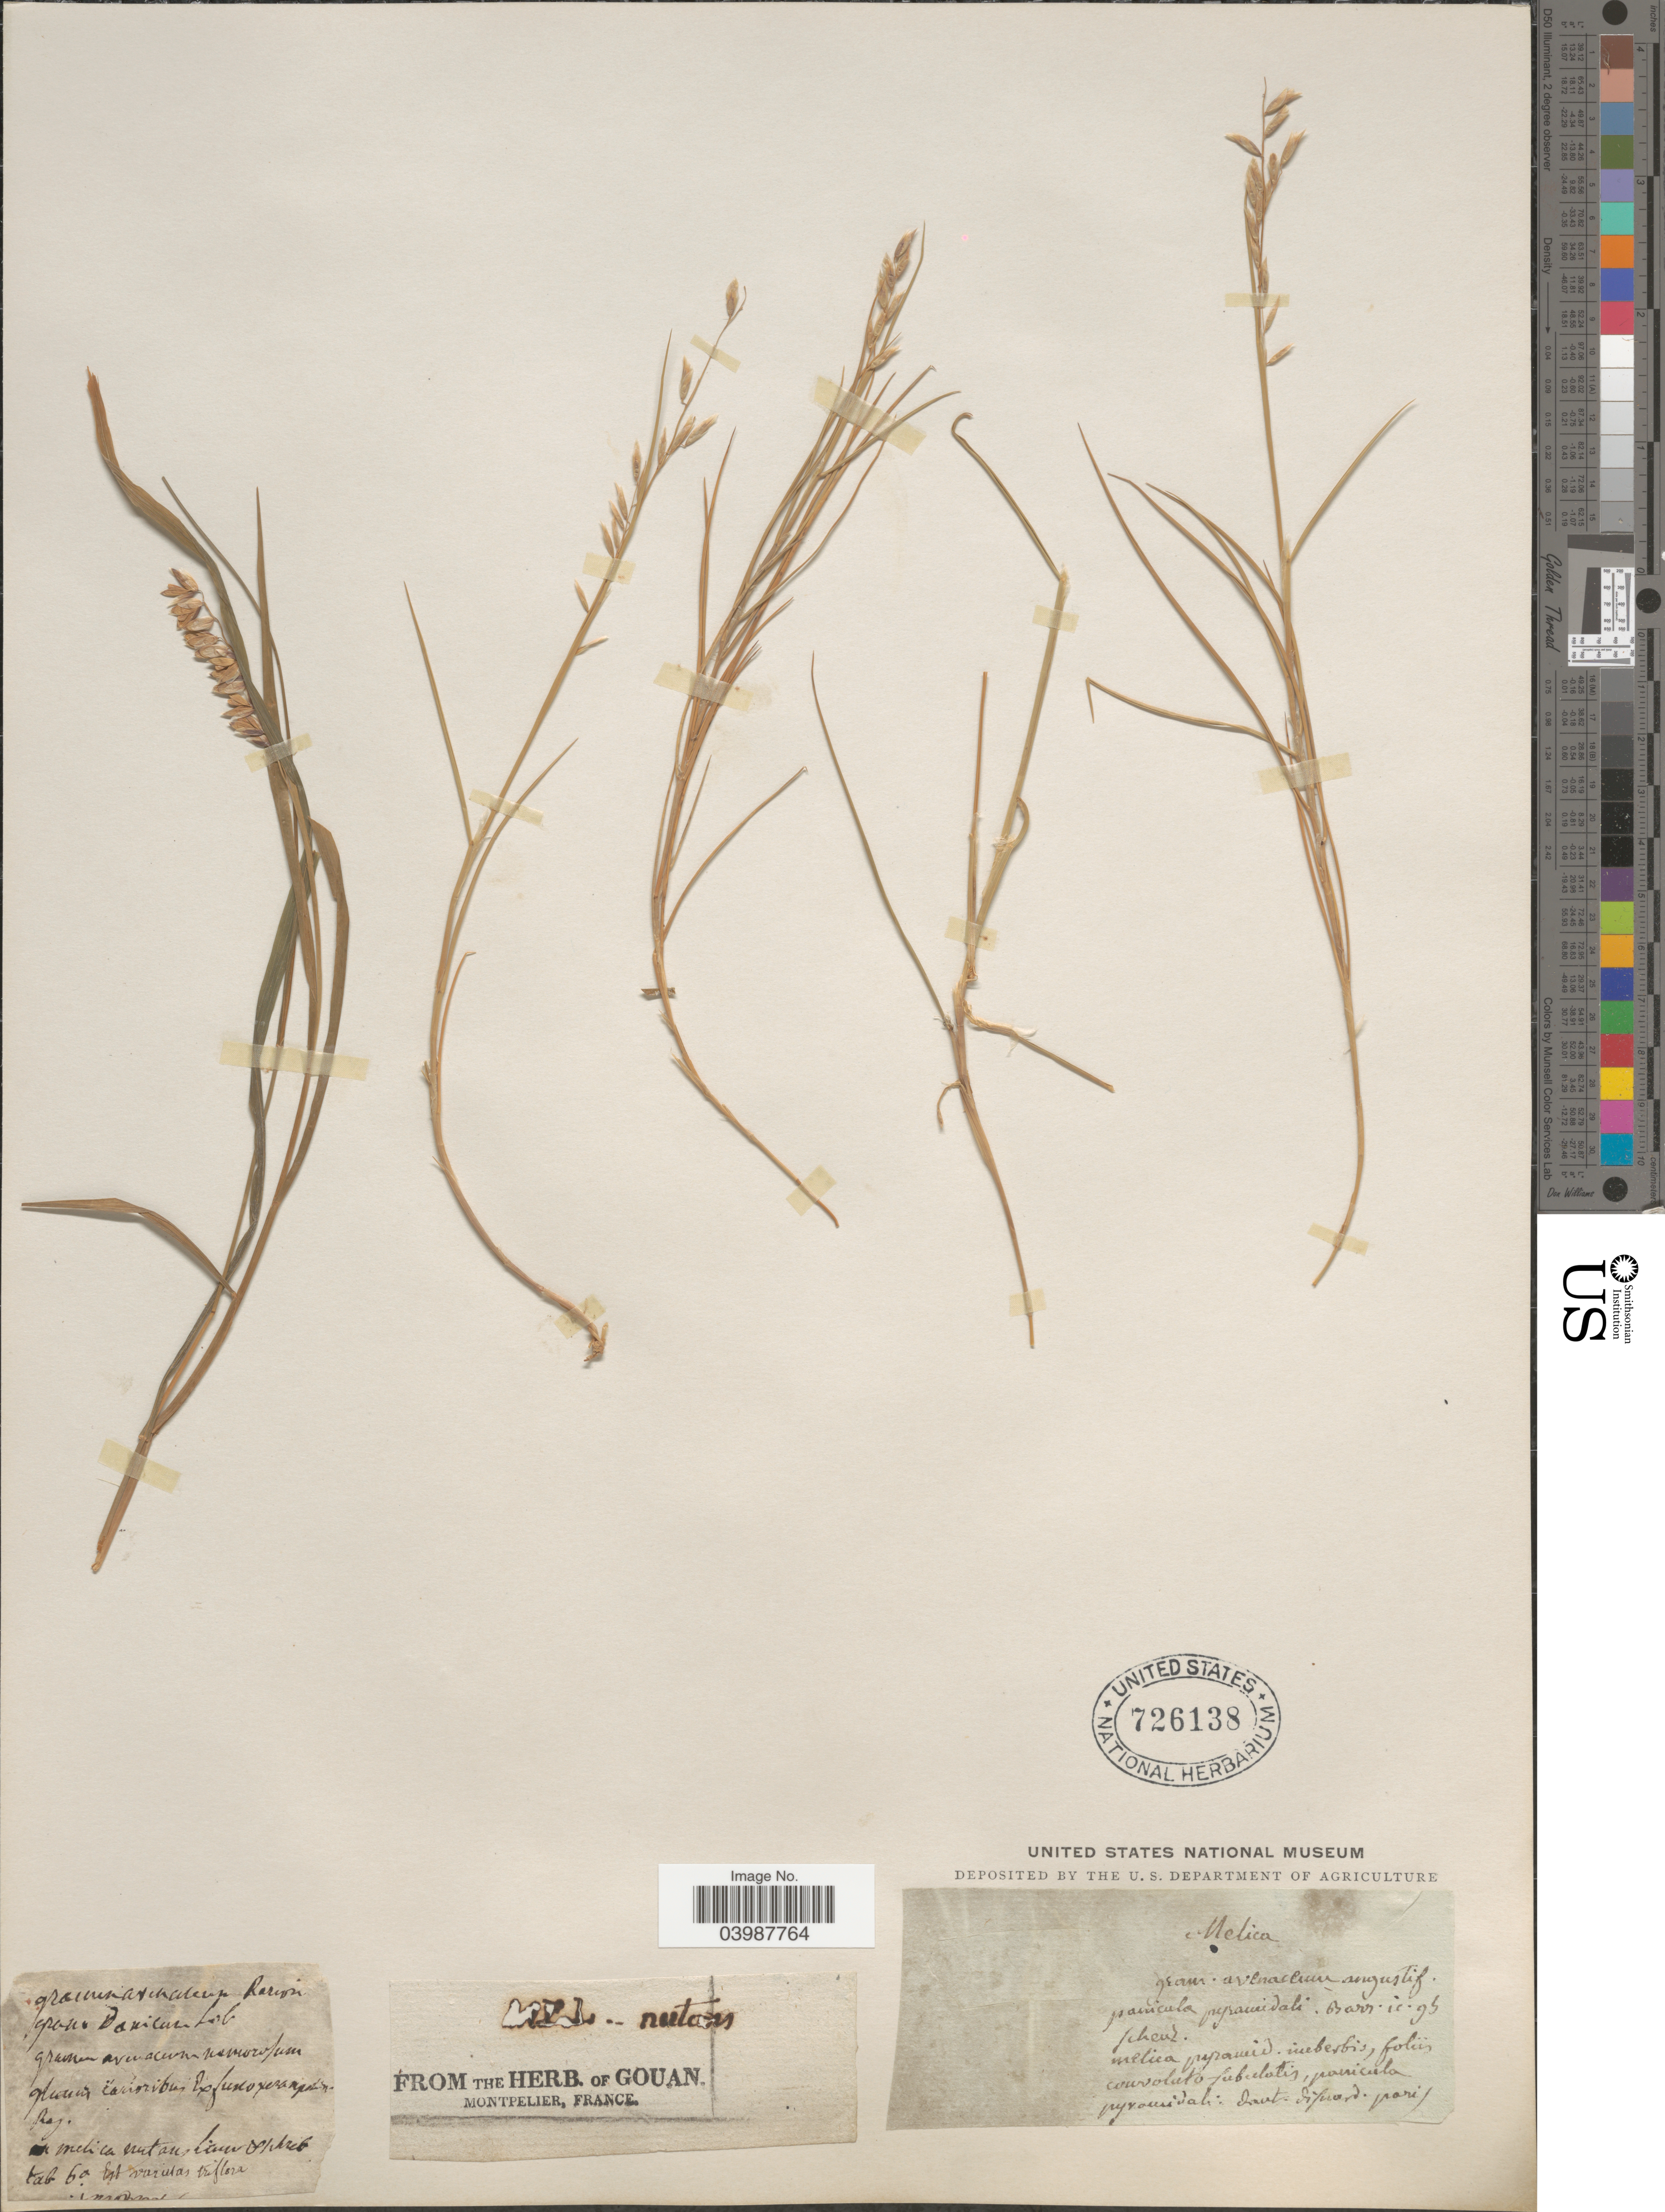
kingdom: Plantae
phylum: Tracheophyta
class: Liliopsida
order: Poales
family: Poaceae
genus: Melica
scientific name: Melica nutans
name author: L.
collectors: ex herb. Gouan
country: France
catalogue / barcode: US 726138